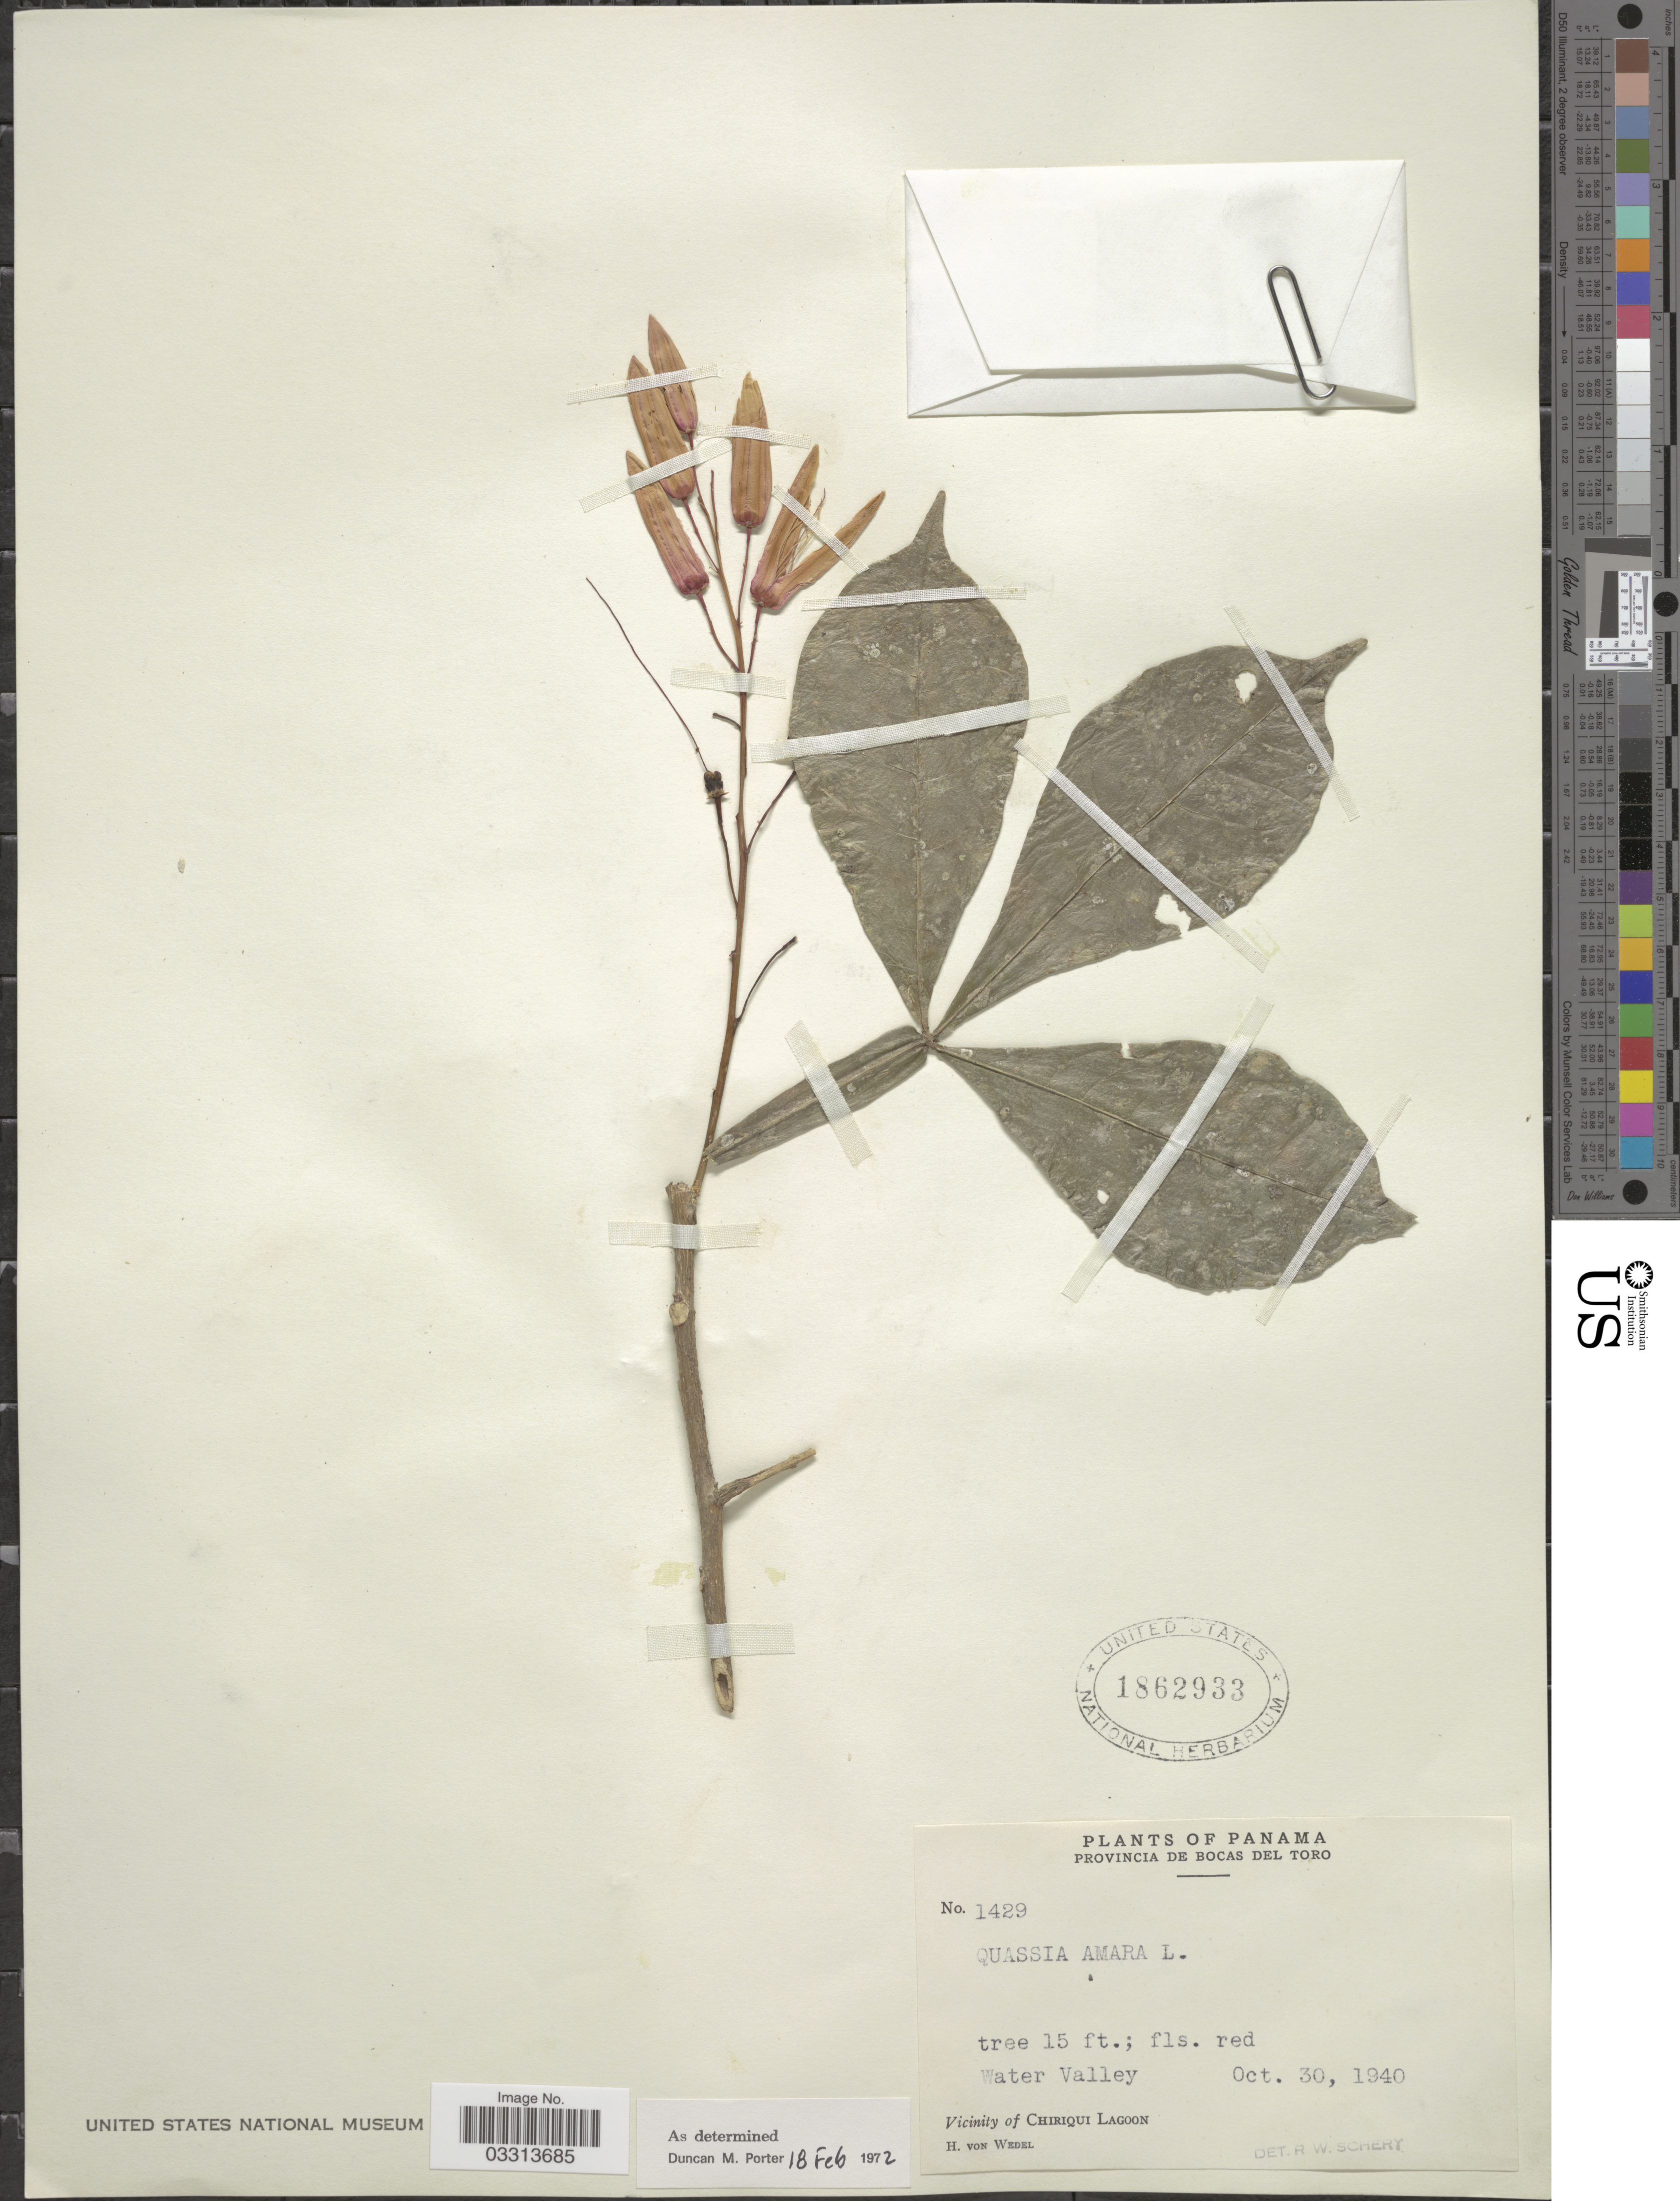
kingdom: Plantae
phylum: Tracheophyta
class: Magnoliopsida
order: Sapindales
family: Simaroubaceae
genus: Quassia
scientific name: Quassia amara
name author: L.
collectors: H. von Wedel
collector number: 1429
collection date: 1940-10-30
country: Panama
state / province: Bocas del Toro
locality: Water Valley, Vicinity of Chiriqui Lagoon.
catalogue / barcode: US 1862933